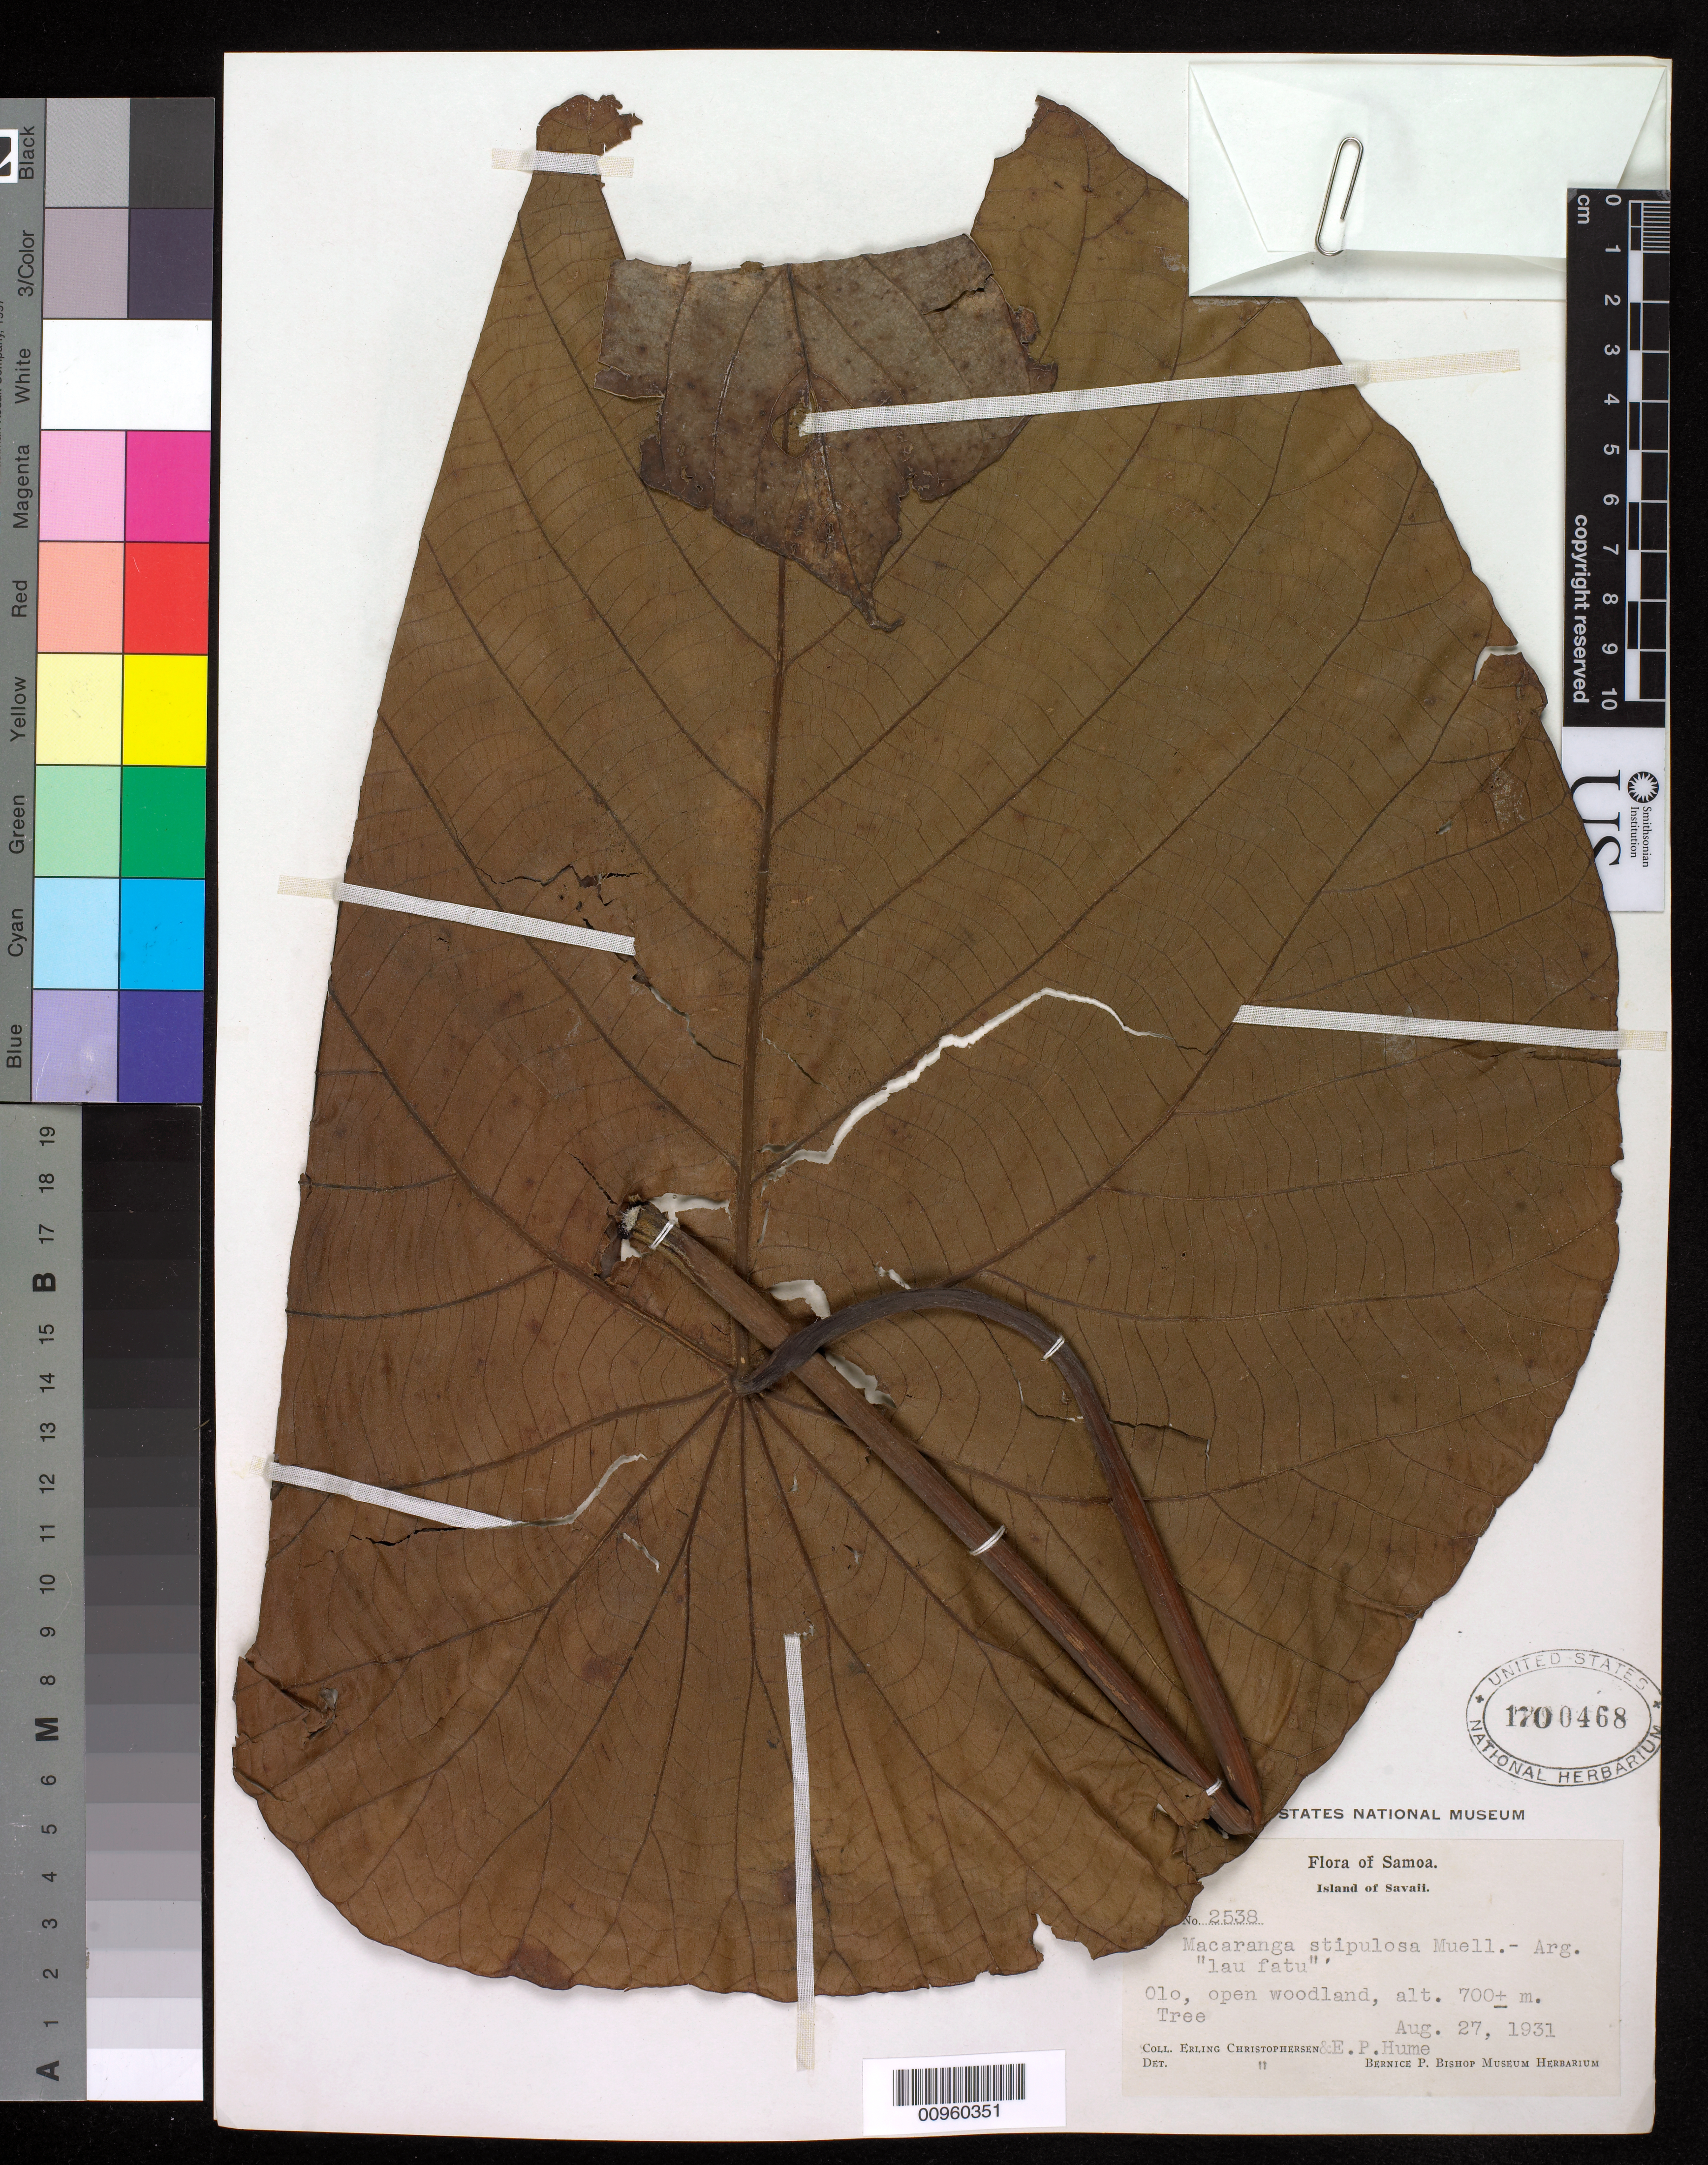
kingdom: Plantae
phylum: Tracheophyta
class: Magnoliopsida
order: Malpighiales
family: Euphorbiaceae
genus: Macaranga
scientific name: Macaranga stipulosa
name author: Müll. Arg. in DC.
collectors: E. Christophersen & E. Hume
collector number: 2538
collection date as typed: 27 Aug 1931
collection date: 1931-08-27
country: Samoa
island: Savai'i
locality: Olo, Samoa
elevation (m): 700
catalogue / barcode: US 1700468